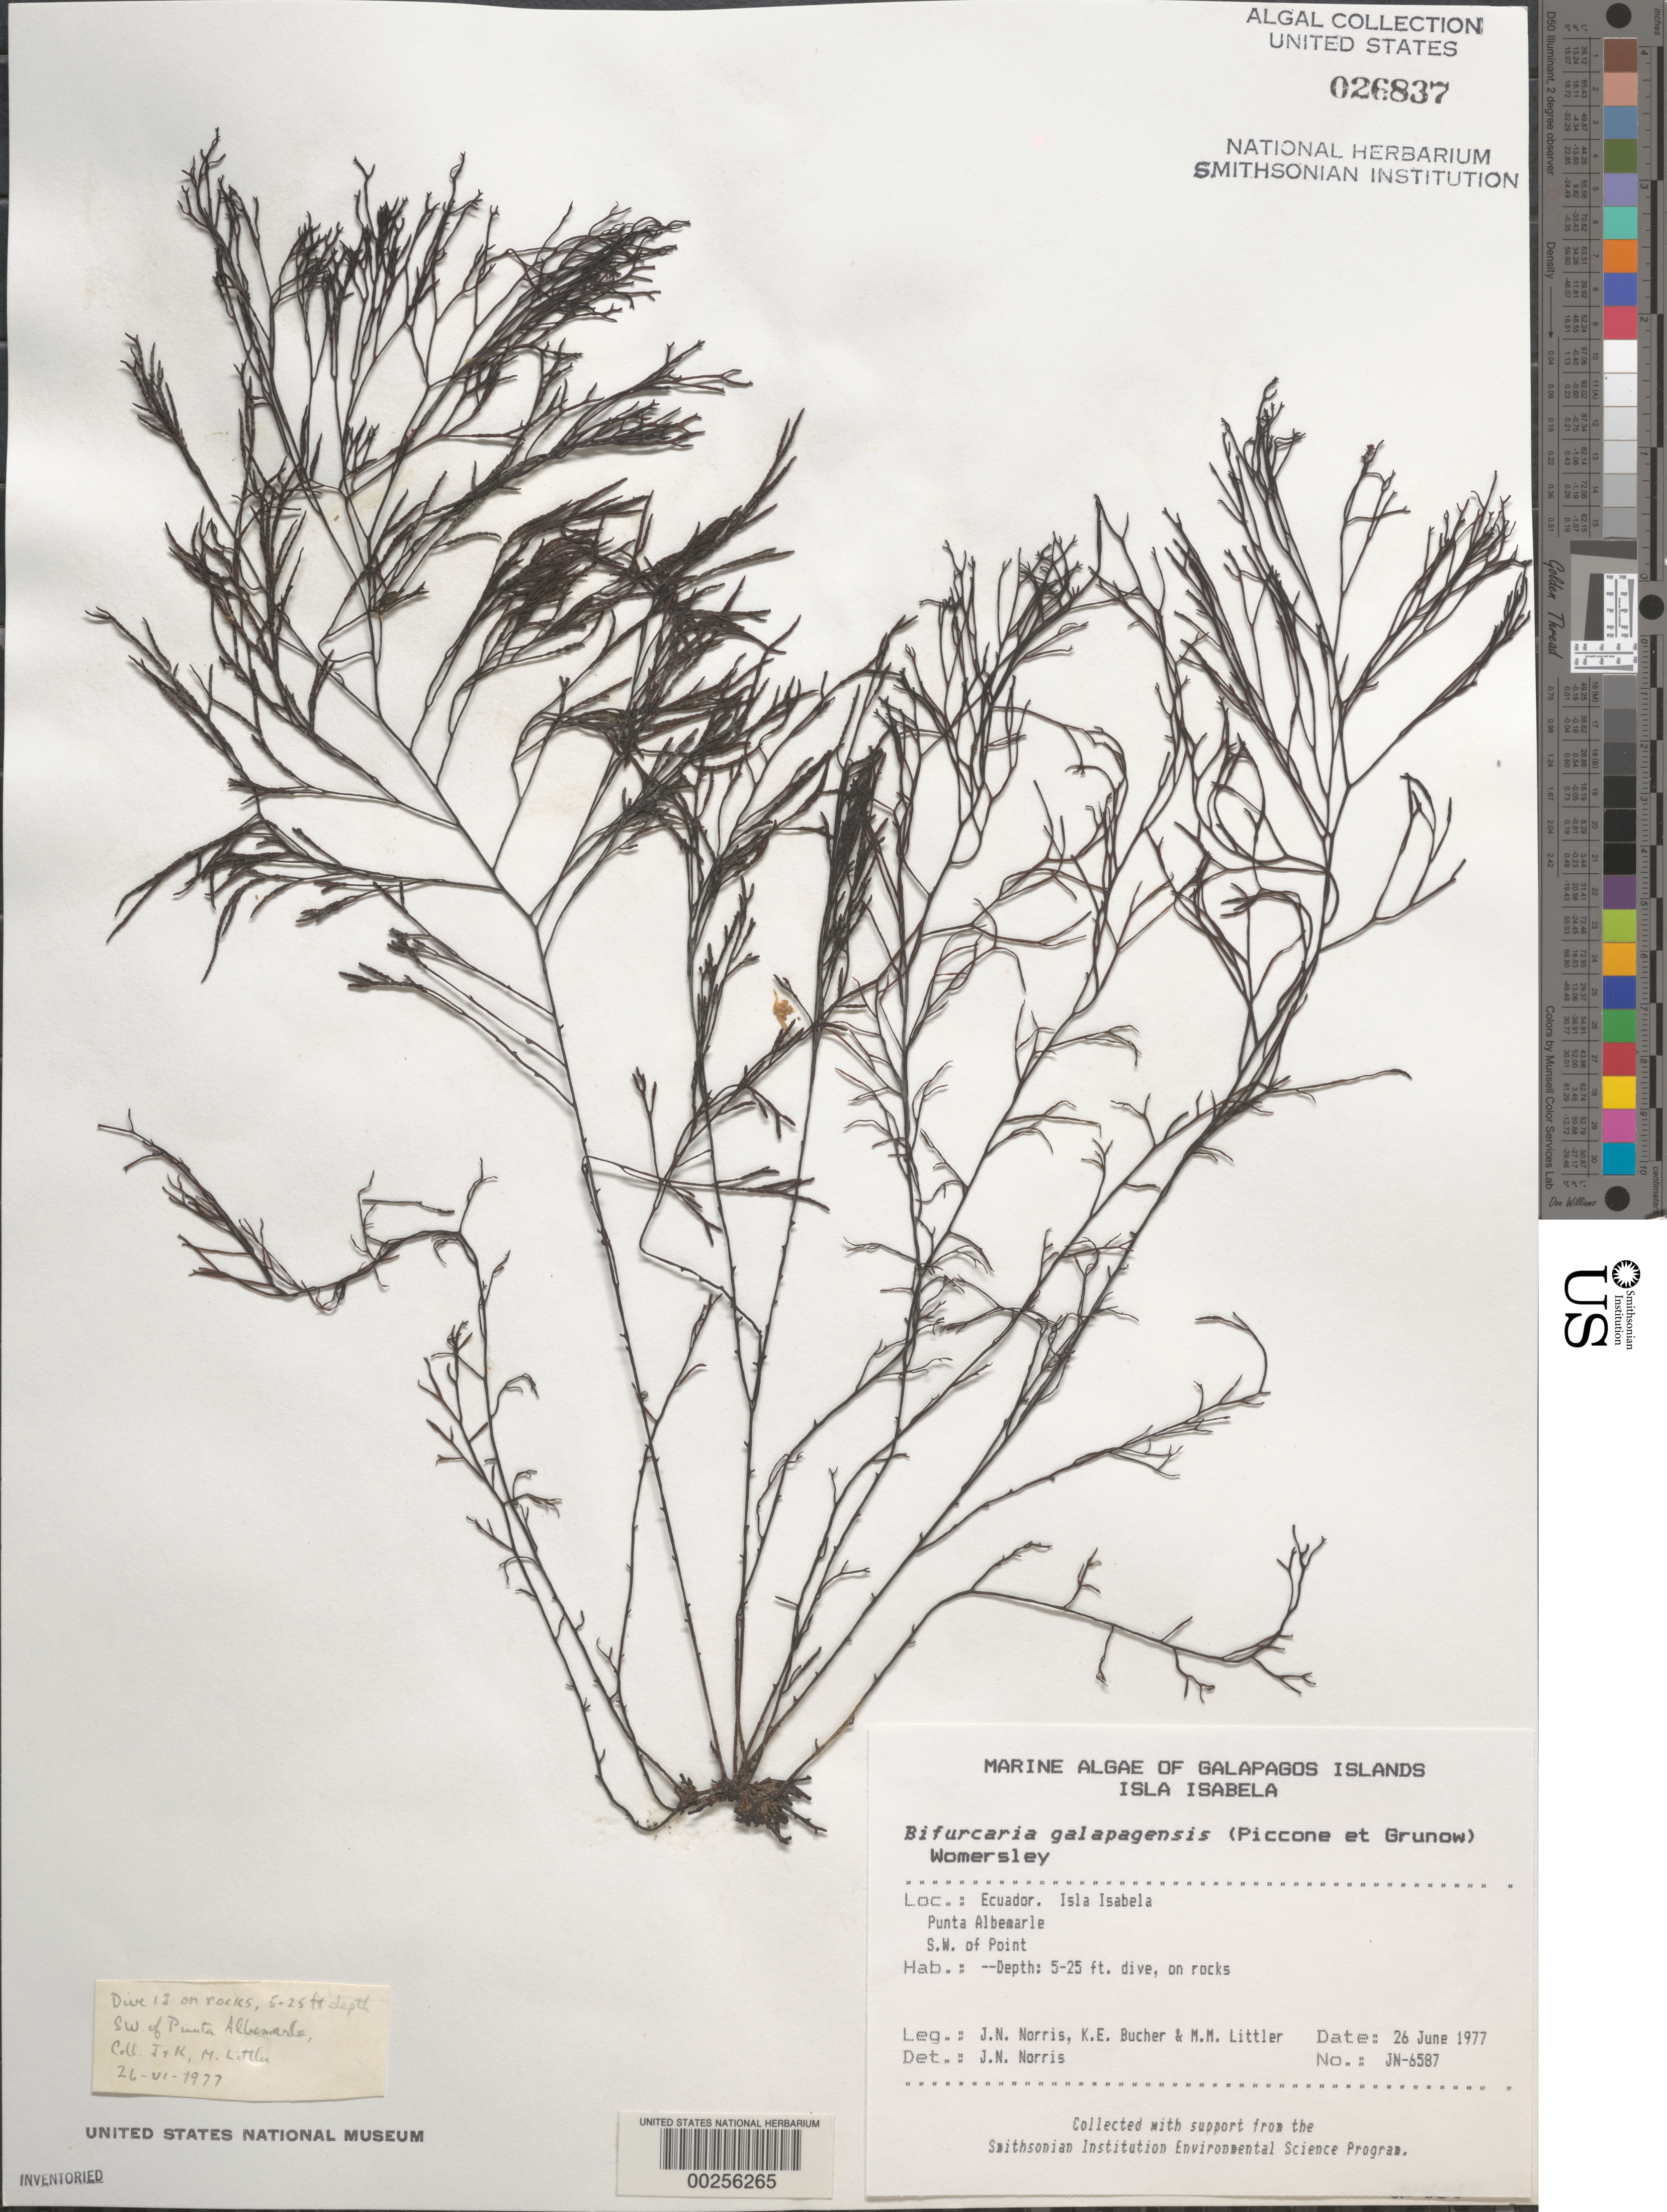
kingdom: Chromista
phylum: Ochrophyta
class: Phaeophyceae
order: Fucales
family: Sargassaceae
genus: Bifurcaria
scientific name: Bifurcaria galapagensis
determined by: Norris, James N.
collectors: J. N. Norris, K. E. Bucher & M. M. Littler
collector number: JN-6587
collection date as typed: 26 Jun 1977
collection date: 1977-06-26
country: Ecuador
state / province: Colón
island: Isabela [Albemarle]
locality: Southwest of Punta Albemarle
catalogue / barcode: US 26837